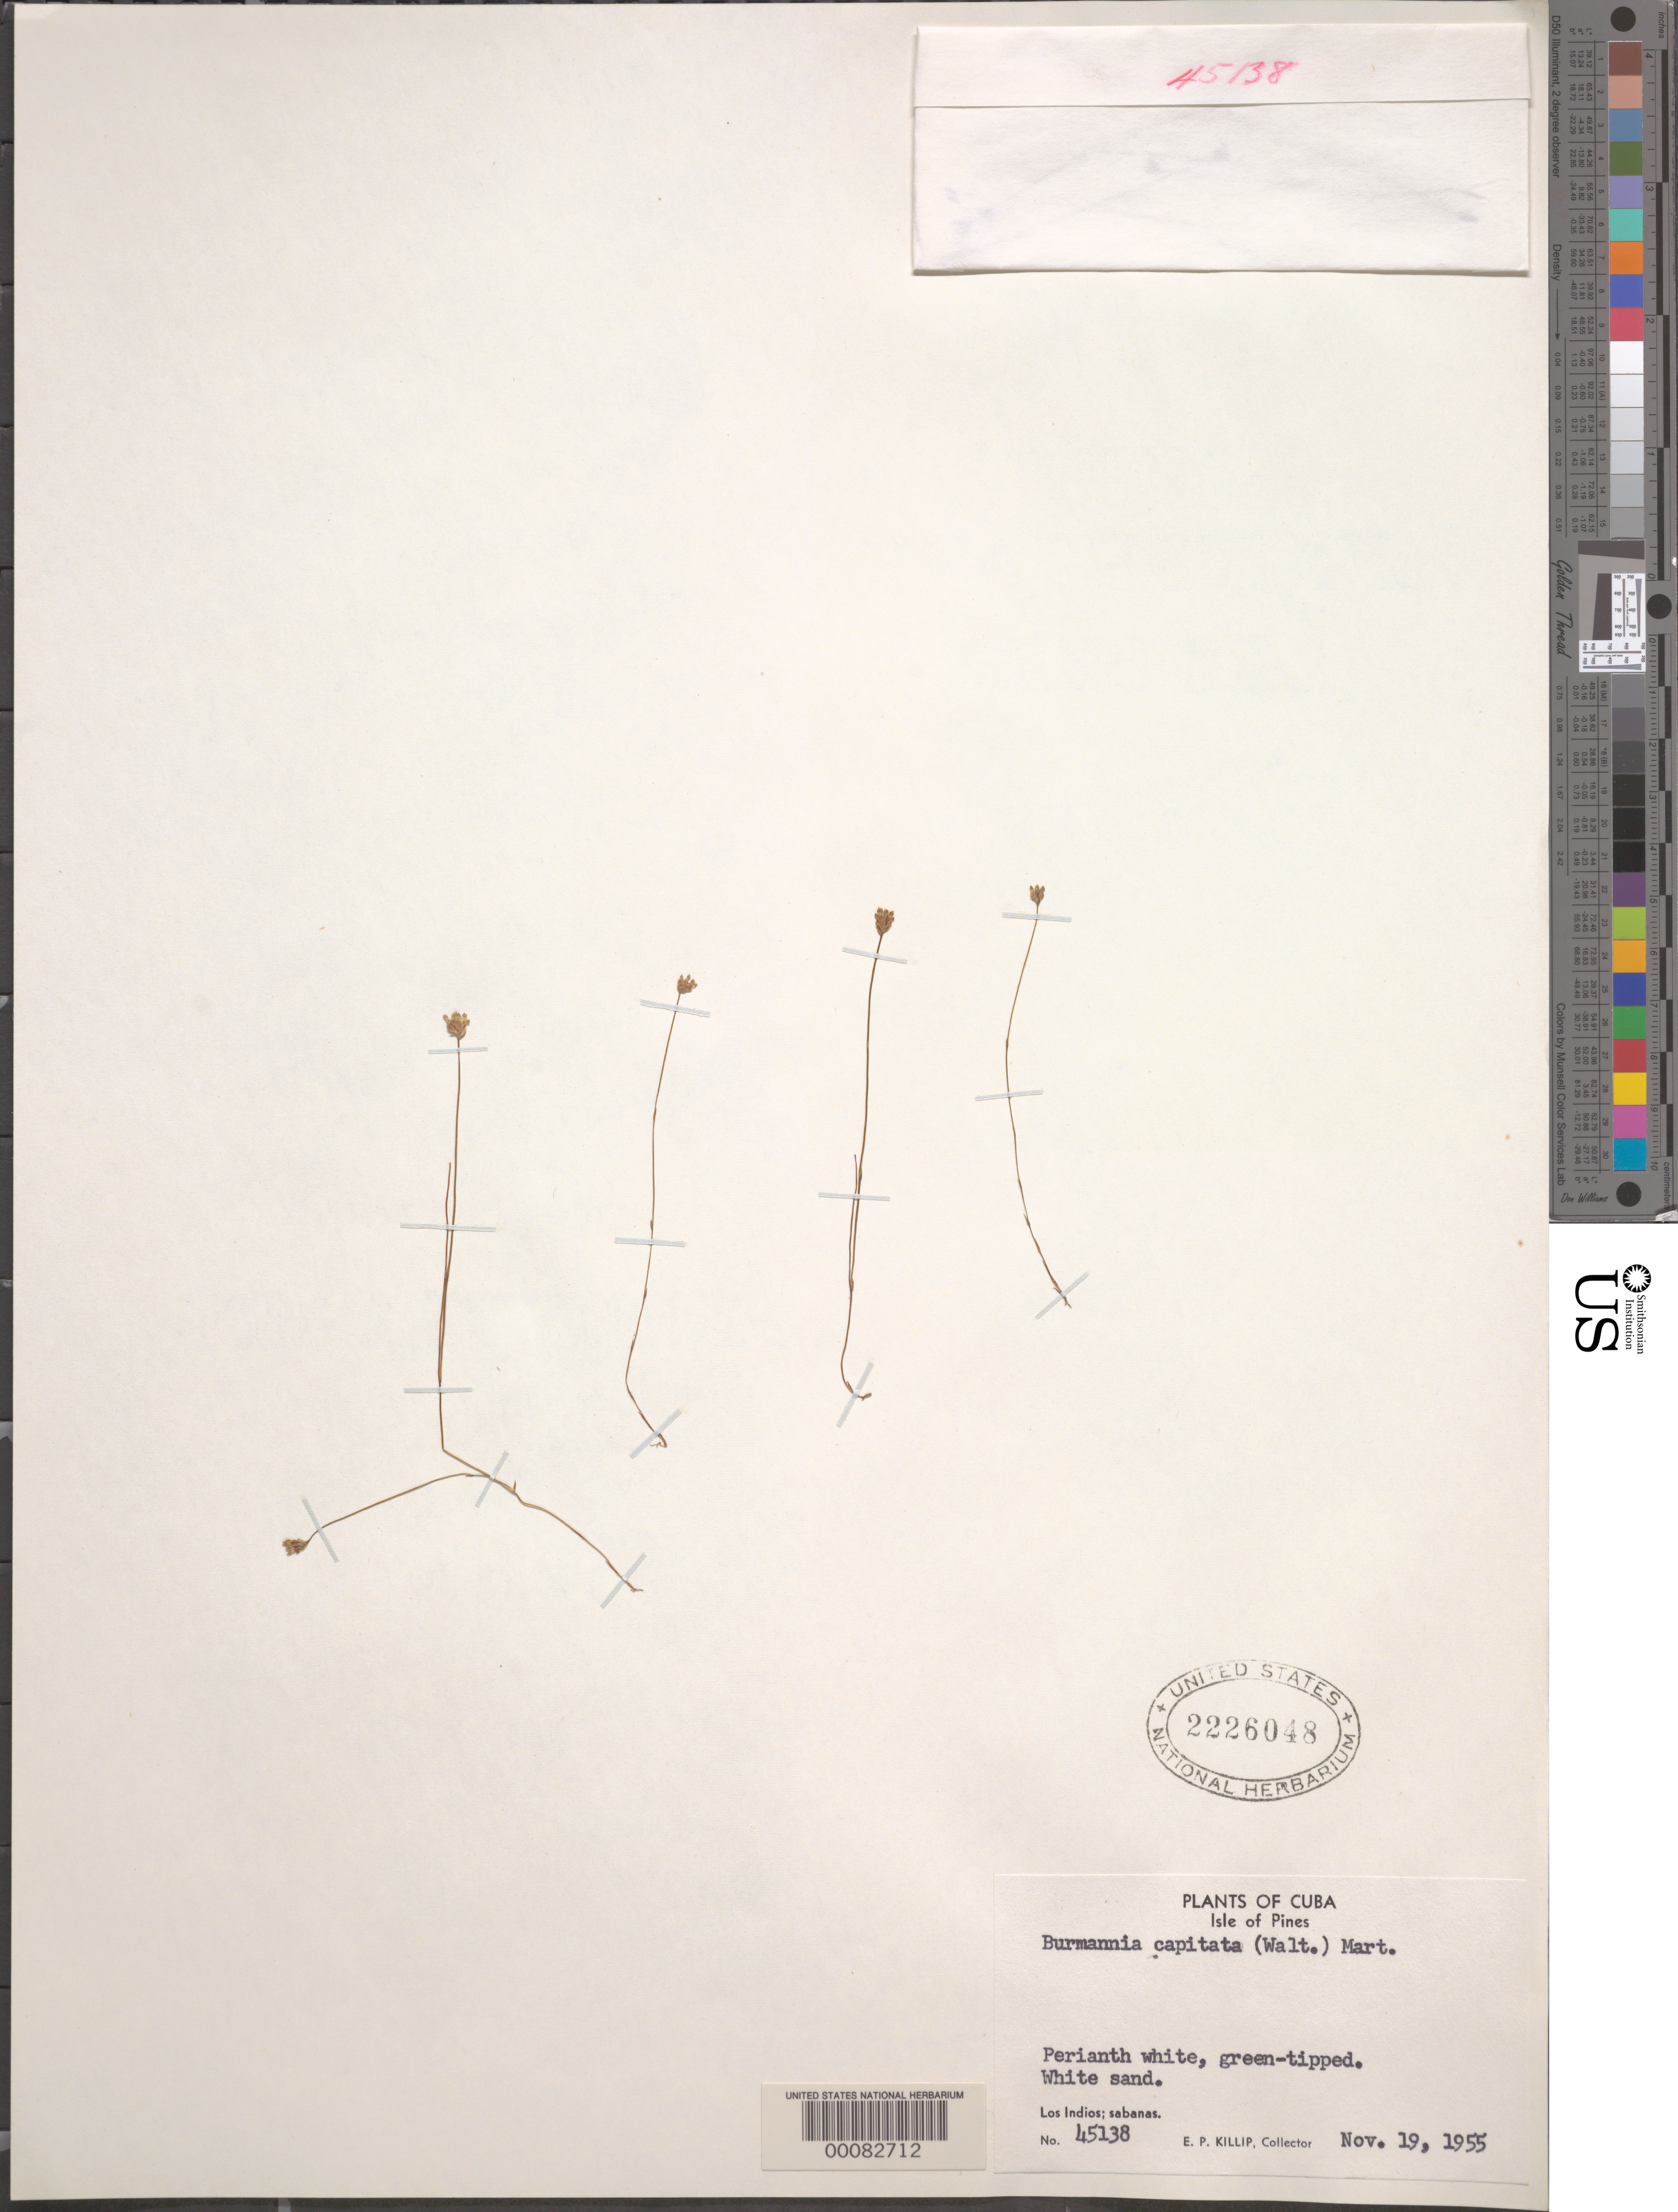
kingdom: Plantae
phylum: Tracheophyta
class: Liliopsida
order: Dioscoreales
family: Burmanniaceae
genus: Burmannia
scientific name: Burmannia capitata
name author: (Walter ex J.F. Gmel.) Mart.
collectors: E. P. Killip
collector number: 45138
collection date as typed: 19 Nov 1955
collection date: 1955-11-19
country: Cuba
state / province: Isla de La Juventud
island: Isla de la Juventud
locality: Los Indios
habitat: White sand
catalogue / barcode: US 2226048